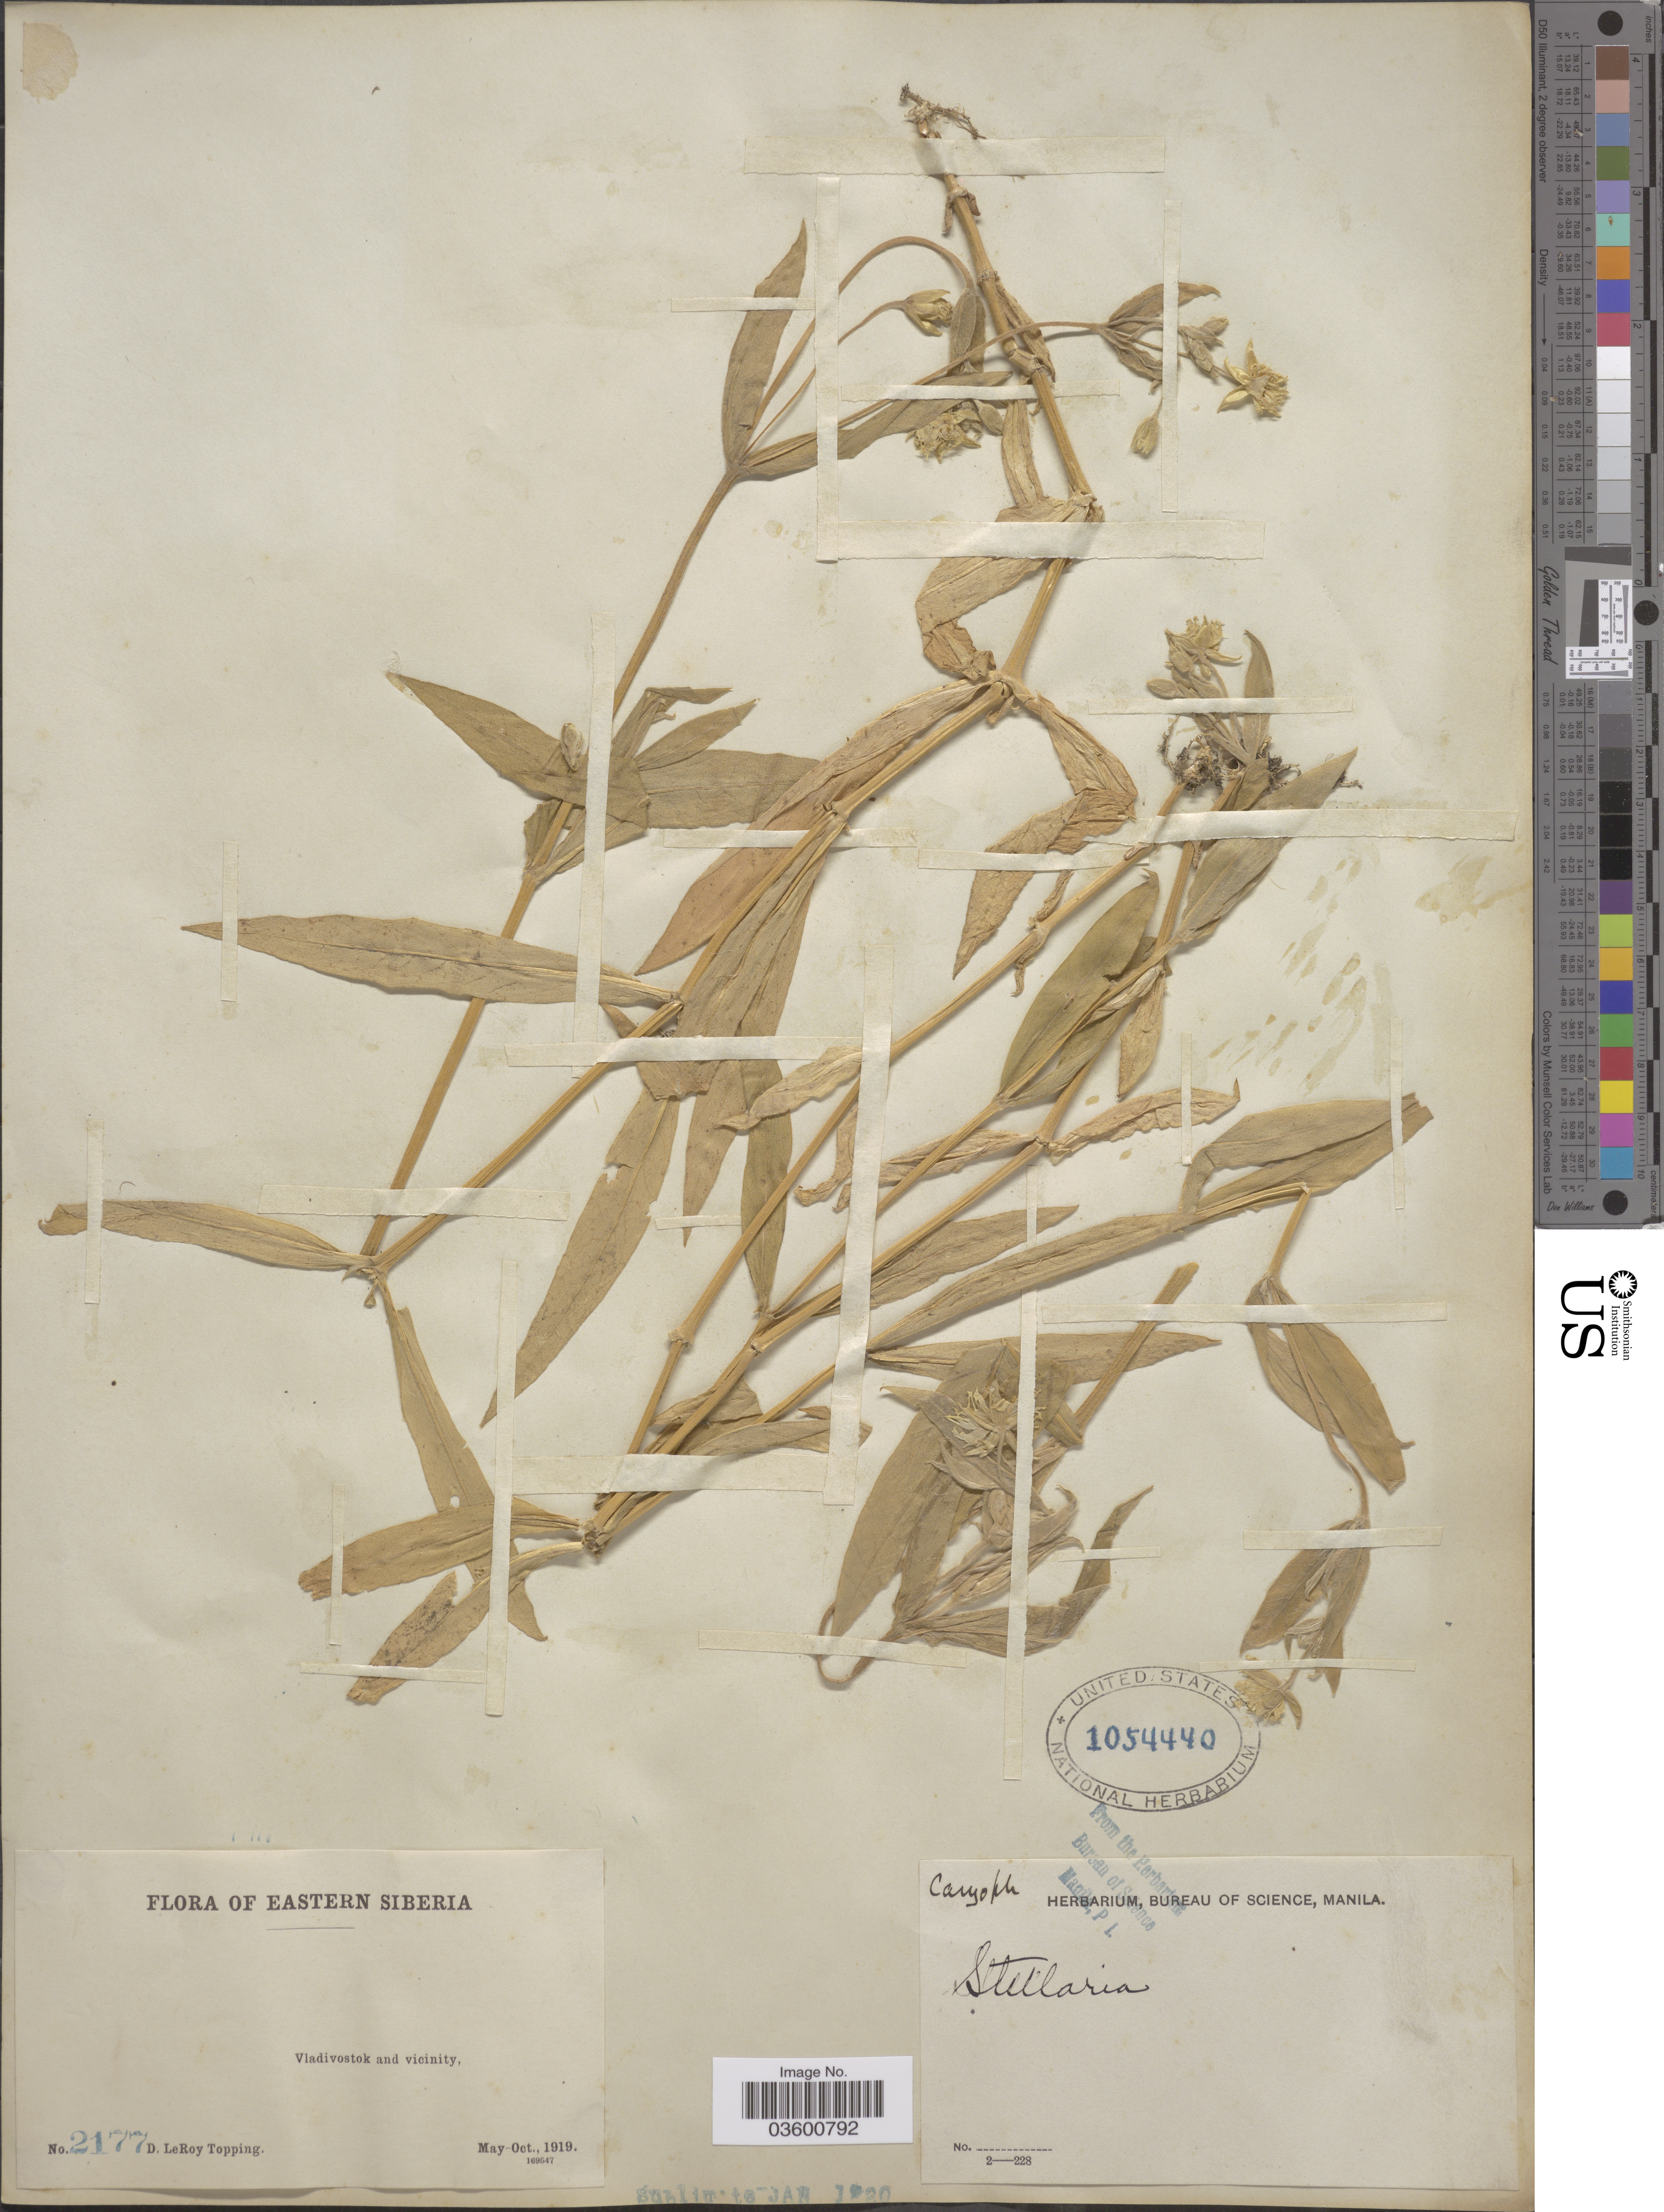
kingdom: Plantae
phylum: Tracheophyta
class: Magnoliopsida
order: Caryophyllales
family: Caryophyllaceae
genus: Stellaria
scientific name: Stellaria sp.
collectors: D. L. Topping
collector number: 2177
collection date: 1919-05/1919-10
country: Russian Federation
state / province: Primorsky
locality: Eastern Siberia. Vladivostok and vicinity.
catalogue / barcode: US 1054440